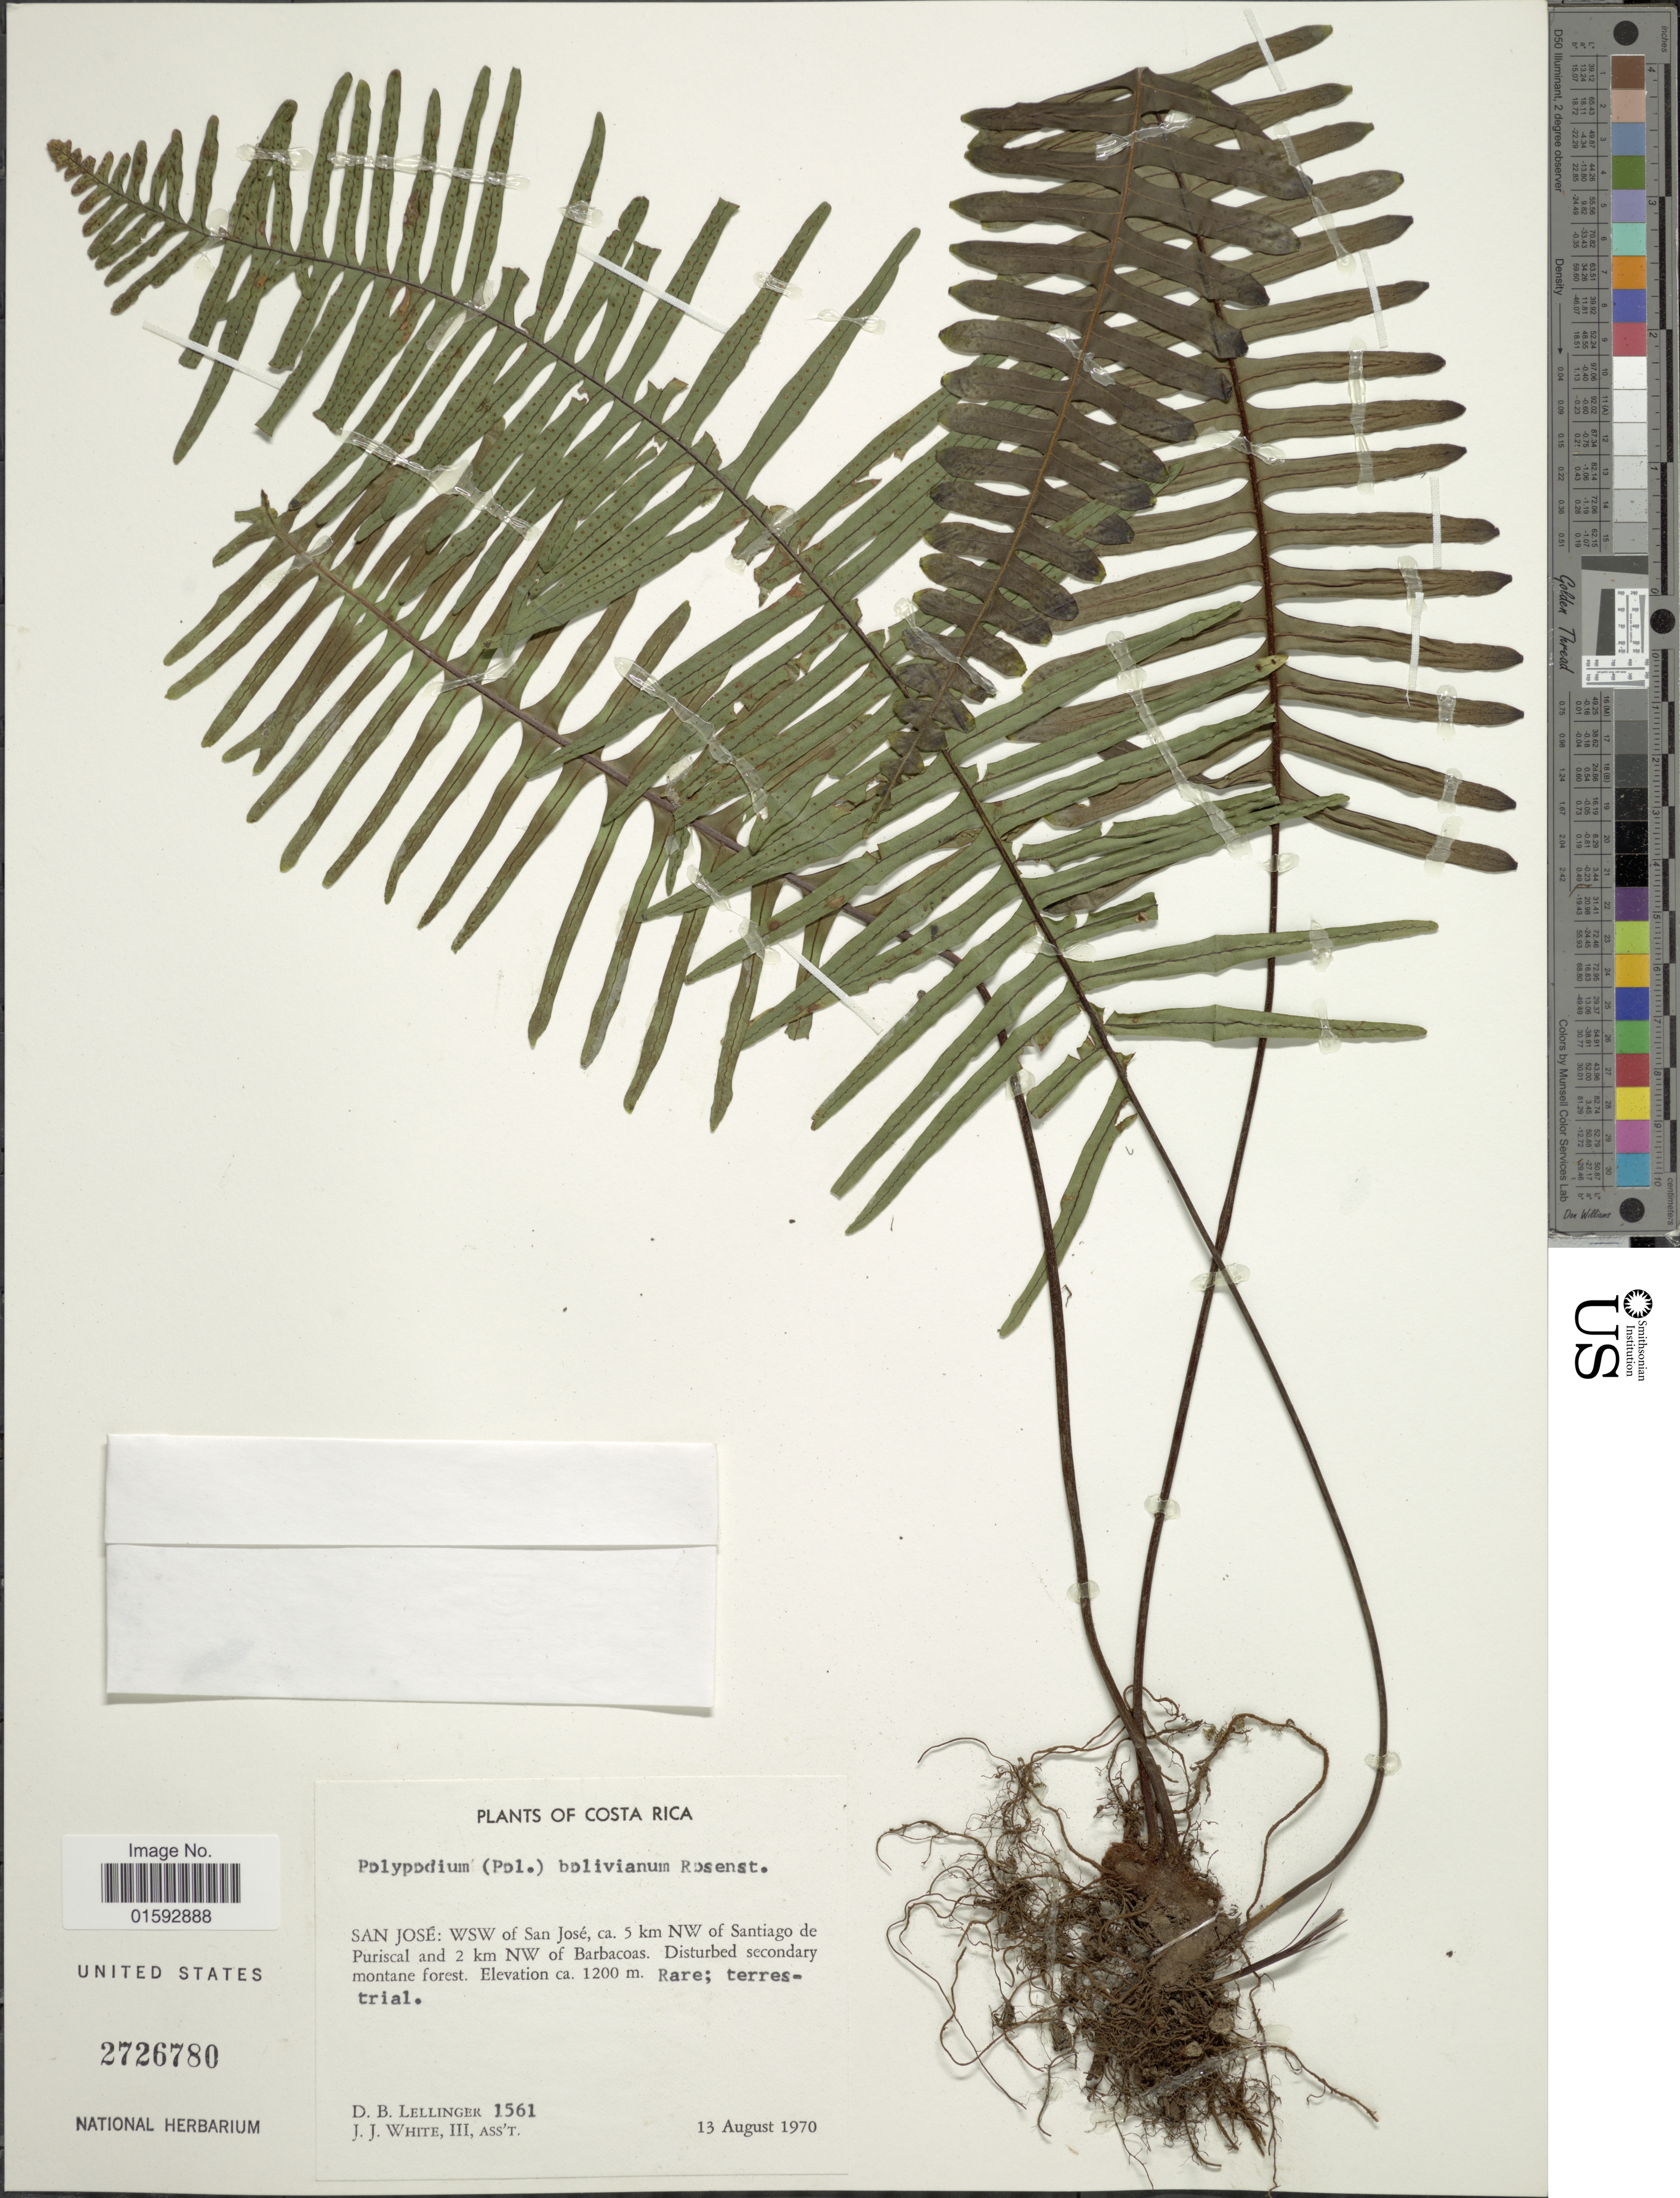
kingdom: Plantae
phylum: Tracheophyta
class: Polypodiopsida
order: Polypodiales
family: Polypodiaceae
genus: Pecluma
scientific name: Pecluma divaricata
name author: (E. Fourn.) Mickel & Beitel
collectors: D. B. Lellinger & J. J. White III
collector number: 1561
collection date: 1970-08-13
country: Costa Rica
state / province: San José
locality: WSW of San Jose, ca. 5 km NW of Santiago de Puriscal and 2 km NW of Barbacoas. Disturbed secondary montane forest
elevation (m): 1200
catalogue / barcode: US 2726780